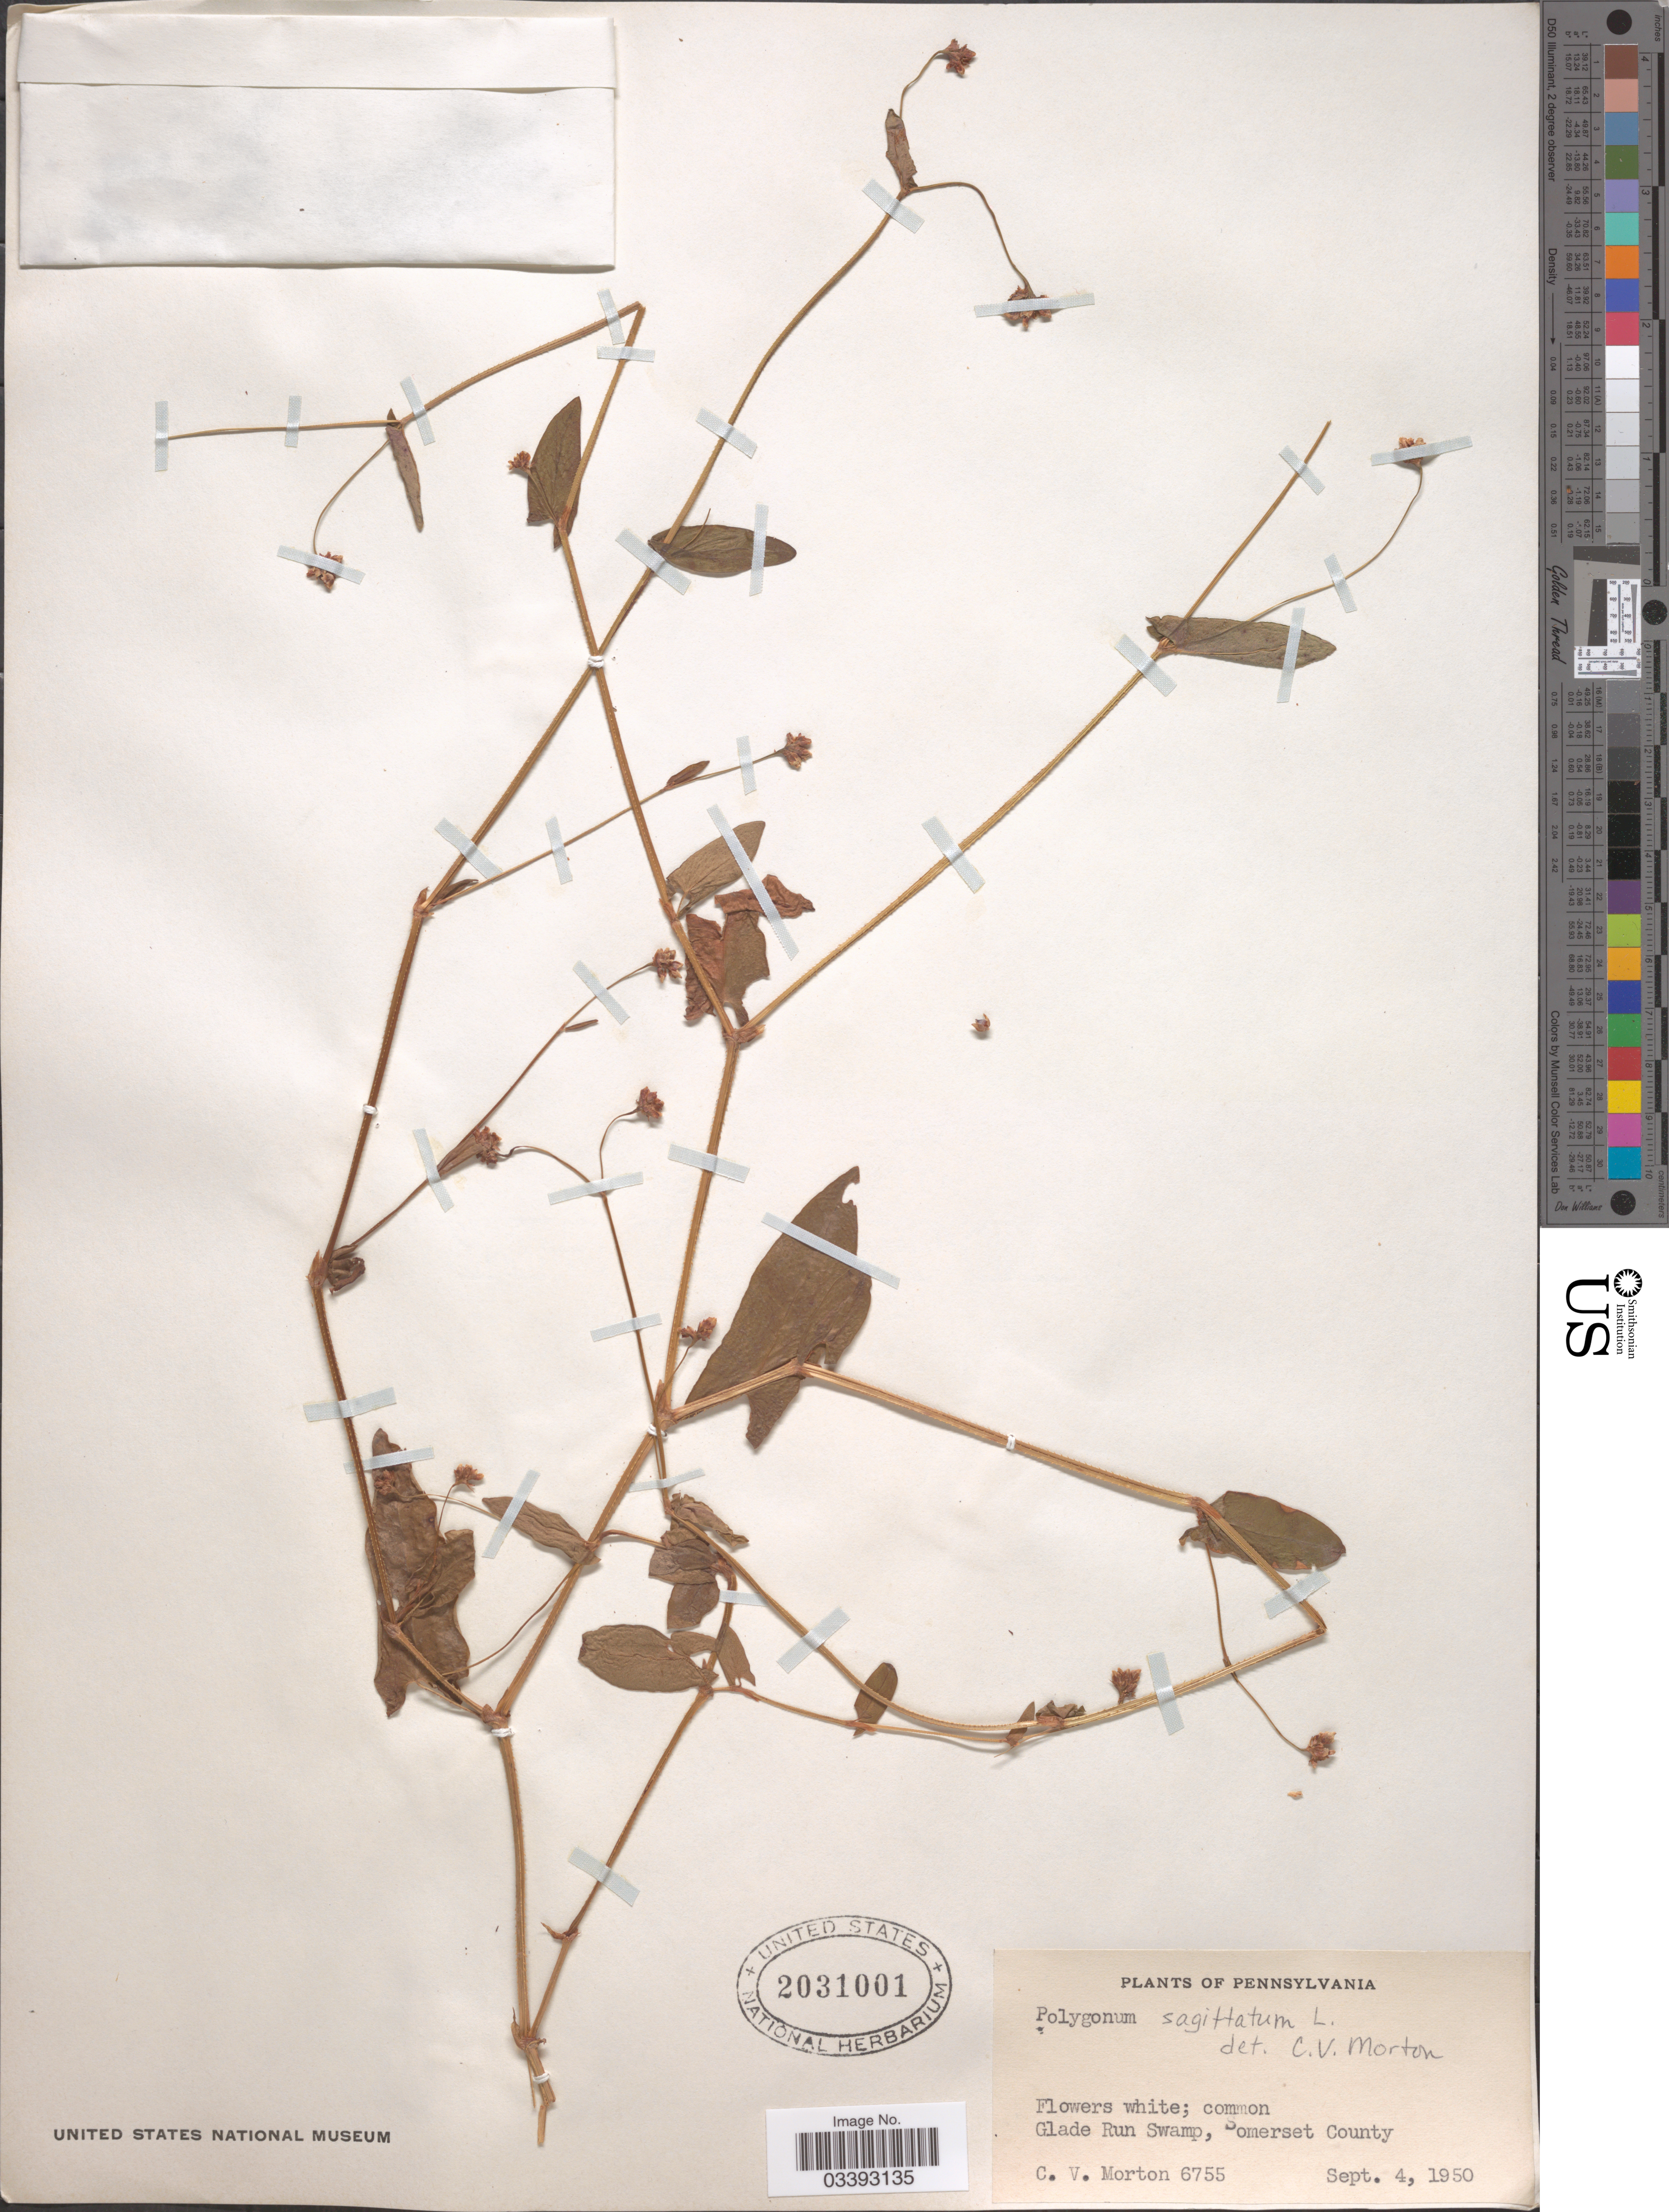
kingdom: Plantae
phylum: Tracheophyta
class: Magnoliopsida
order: Caryophyllales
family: Polygonaceae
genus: Persicaria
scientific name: Persicaria sagittata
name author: (L.) H. Gross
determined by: Atha, D. E.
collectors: C. V. Morton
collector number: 6755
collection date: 1950-09-04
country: United States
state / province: Pennsylvania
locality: Glade Run Swamp, Somerset County.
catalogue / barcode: US 2031001